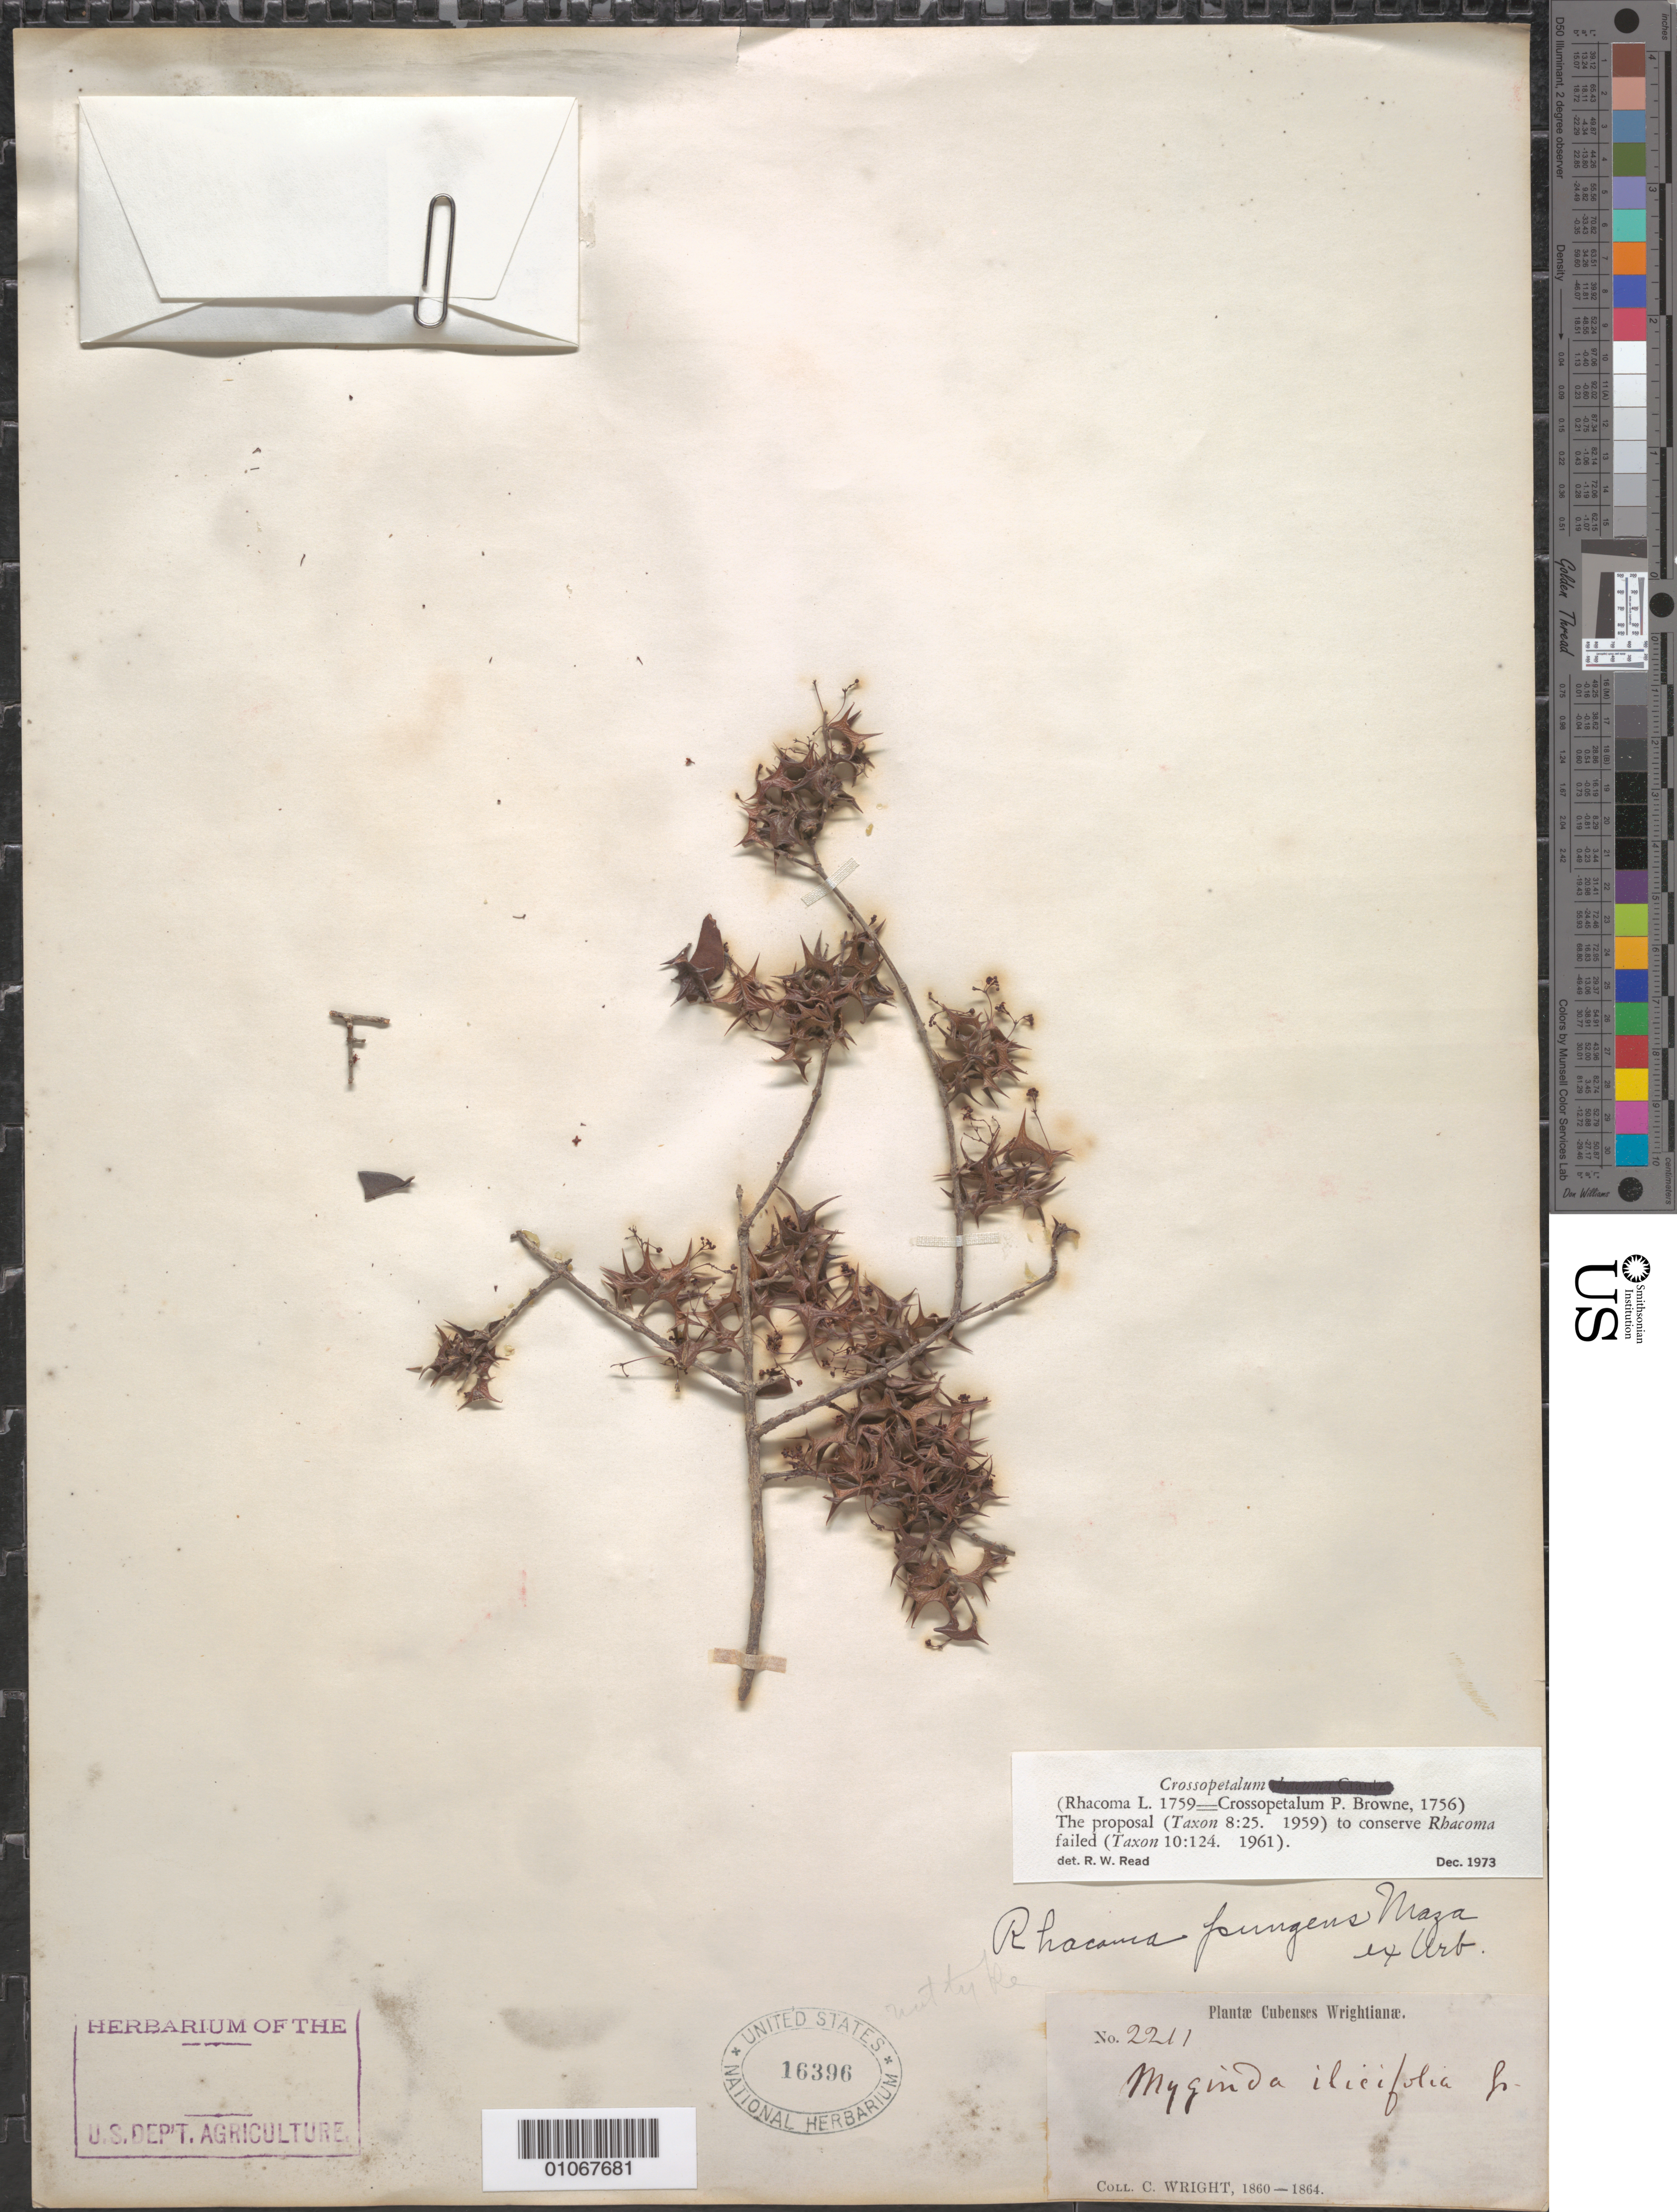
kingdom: Plantae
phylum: Tracheophyta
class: Magnoliopsida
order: Celastrales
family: Celastraceae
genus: Crossopetalum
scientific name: Crossopetalum pungens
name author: (C. Wright) Rothm.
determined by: Strong, Mark T., (BOT), Smithsonian Institution - National Museum of Natural History (UNITED STATES)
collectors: C. Wright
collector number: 2211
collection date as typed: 01 Jan 1860 to 31 Dec 1864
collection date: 1860-01-01/1864-12-31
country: Cuba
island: Cuba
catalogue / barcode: US 16396